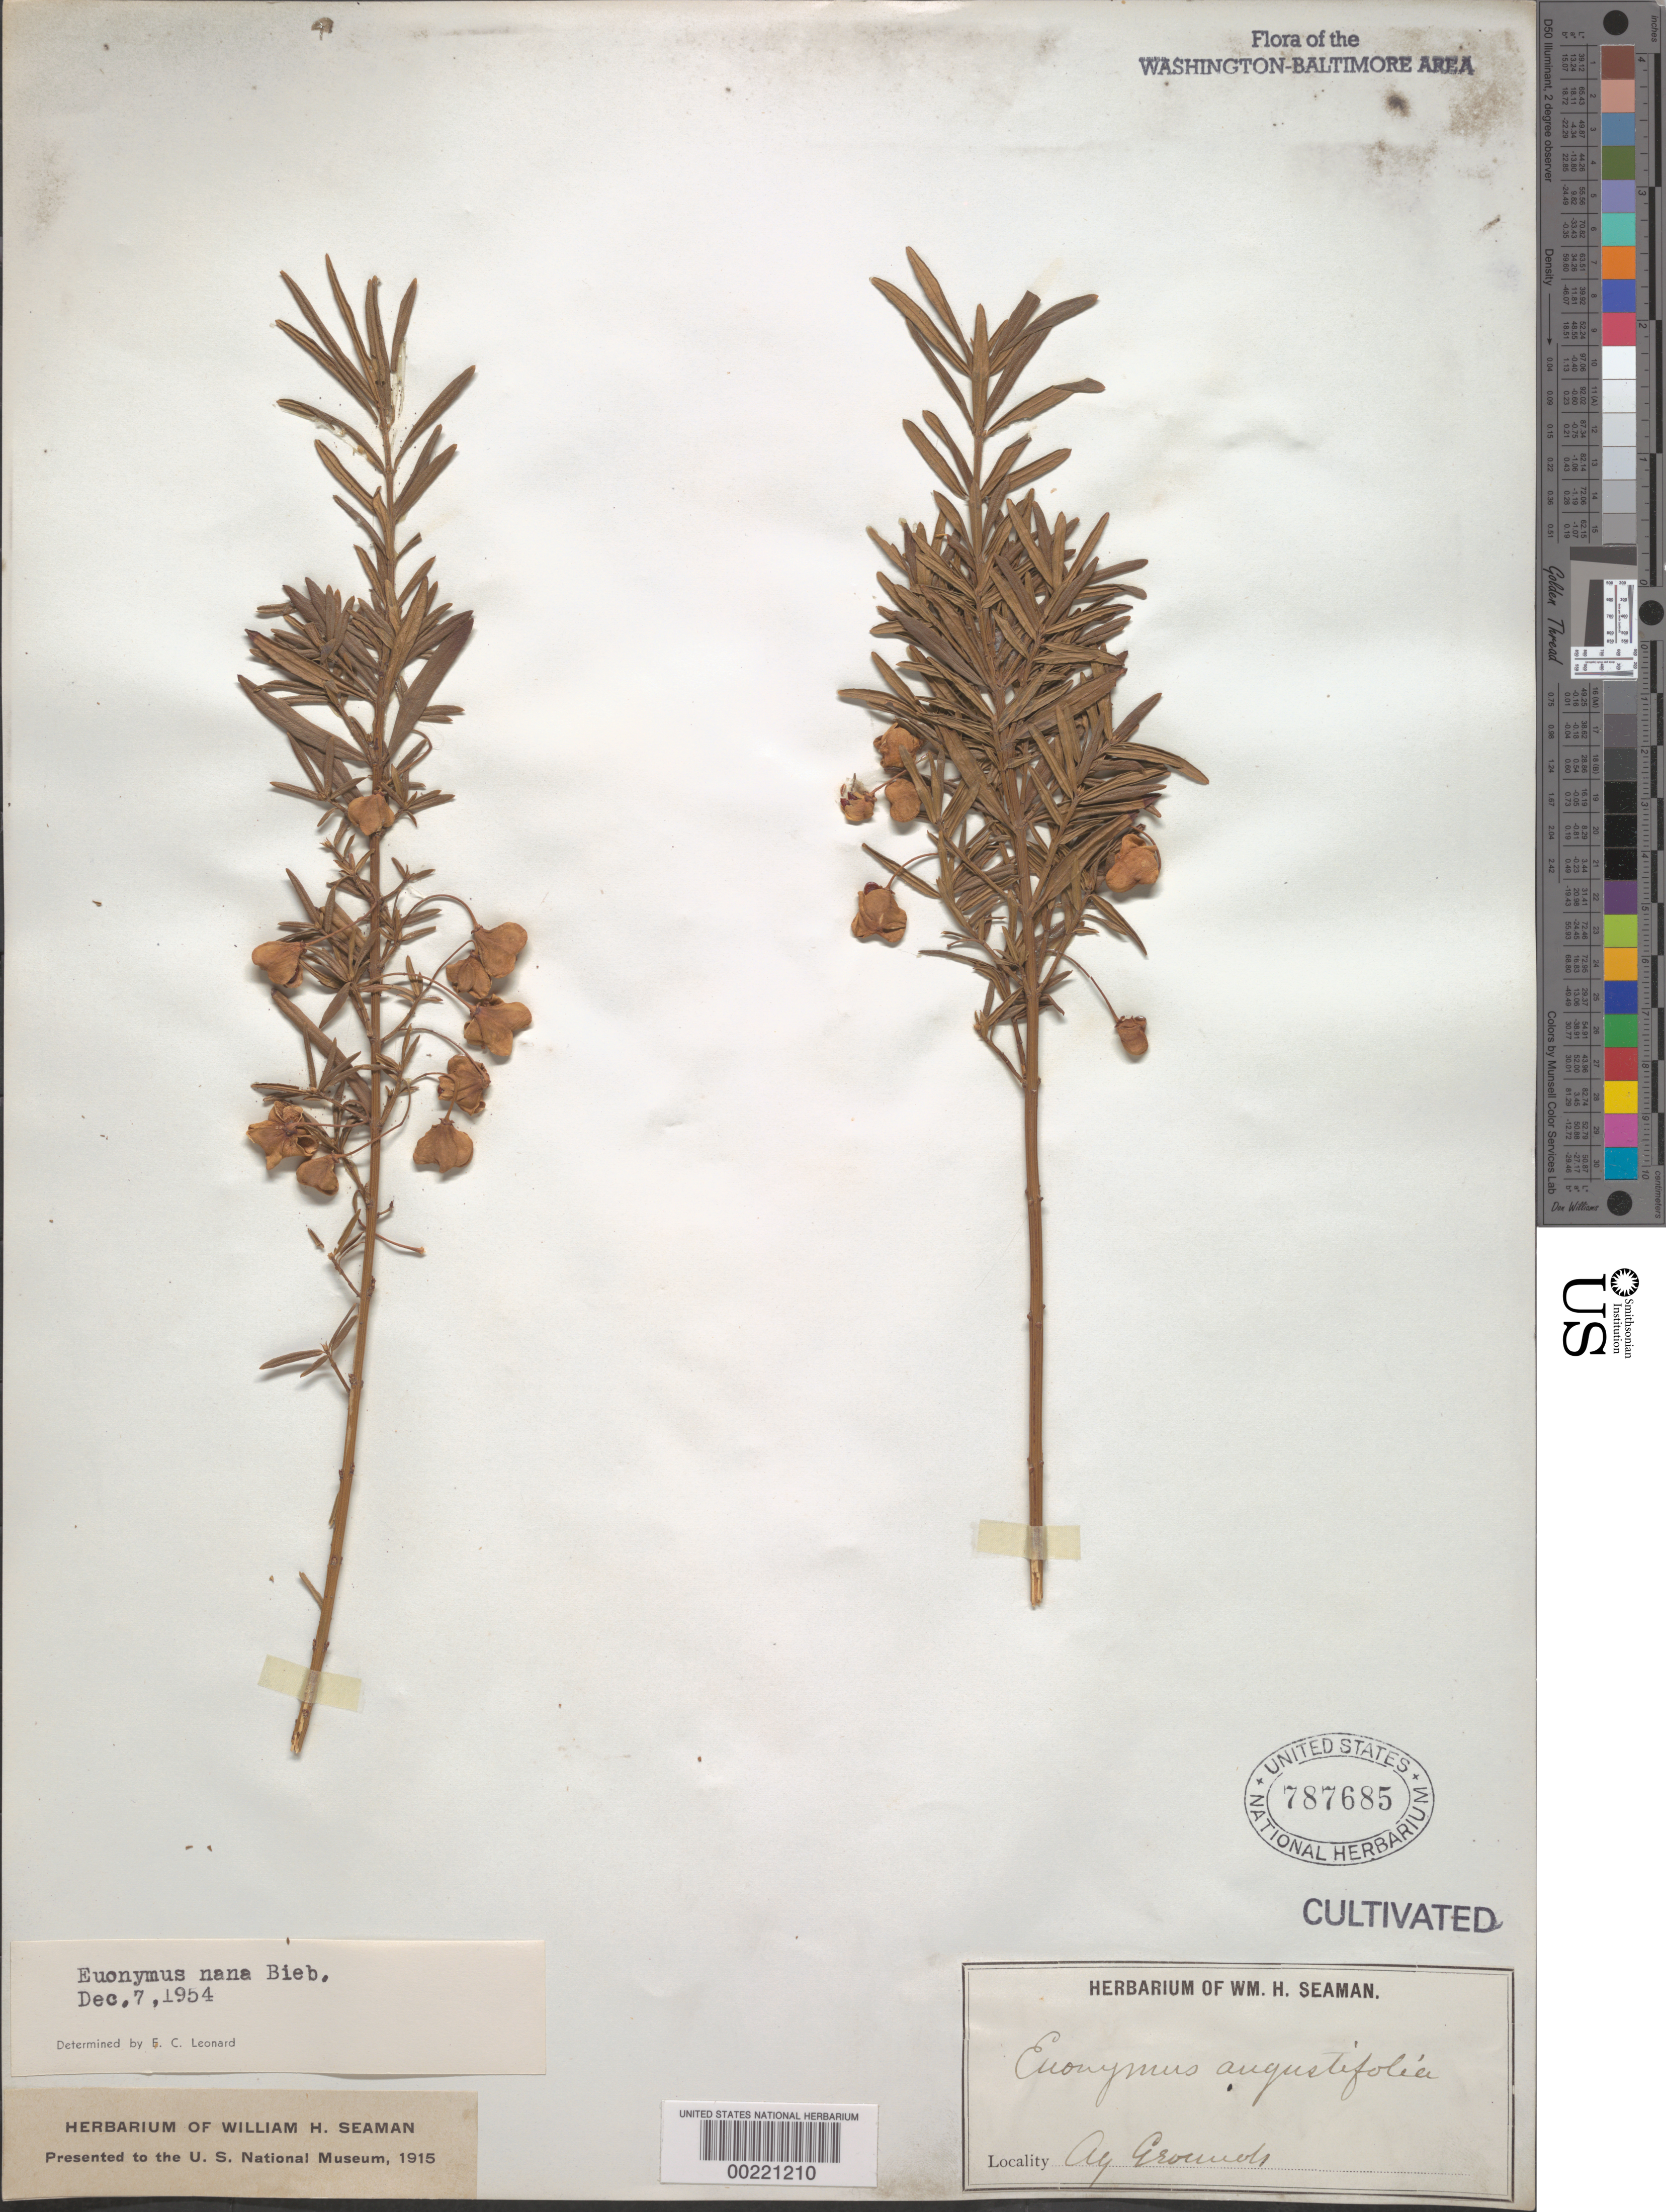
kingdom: Plantae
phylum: Tracheophyta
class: Magnoliopsida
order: Celastrales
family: Celastraceae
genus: Euonymus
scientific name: Euonymus nanus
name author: M. Bieb.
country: United States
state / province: District of Columbia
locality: Department of Agriculture Grounds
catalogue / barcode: US 787685